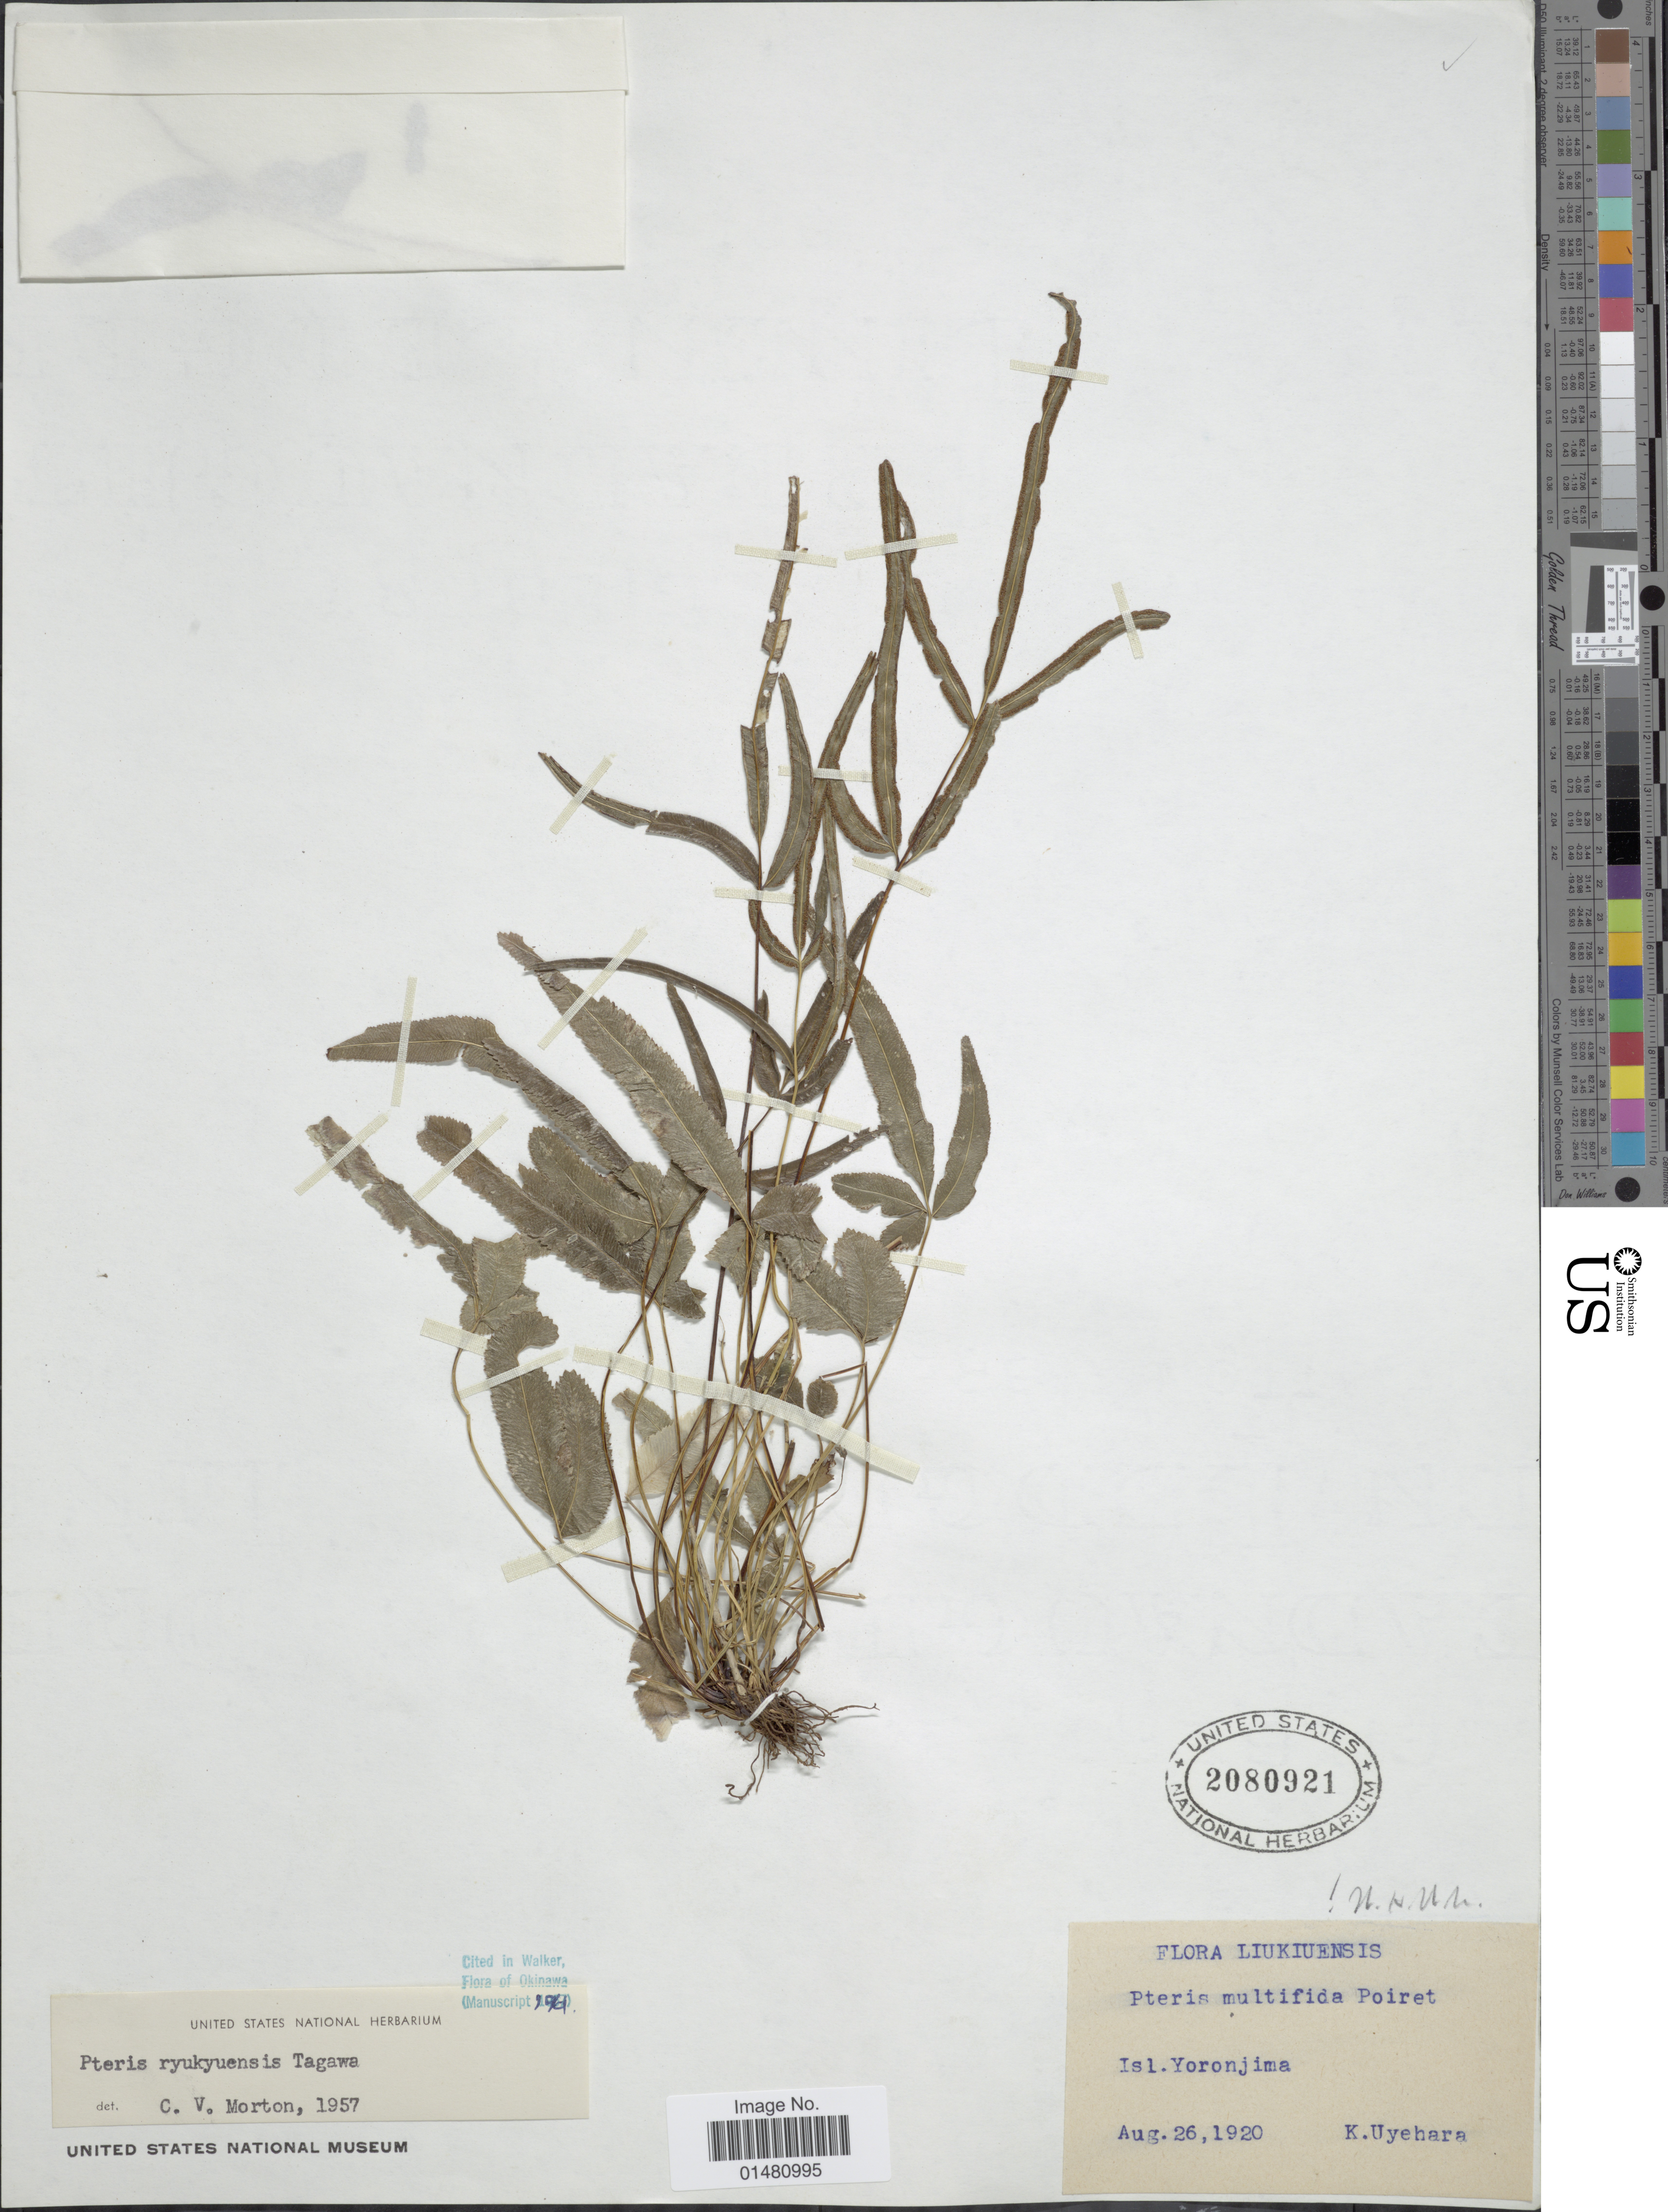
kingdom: Plantae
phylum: Tracheophyta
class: Polypodiopsida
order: Polypodiales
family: Pteridaceae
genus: Pteris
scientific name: Pteris ryukyuensis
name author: Tagawa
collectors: K. Uyehara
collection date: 1920-08-26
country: Japan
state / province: Kagosima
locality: Liukiuensis, Isl. Yoronjima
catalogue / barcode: US 2080921